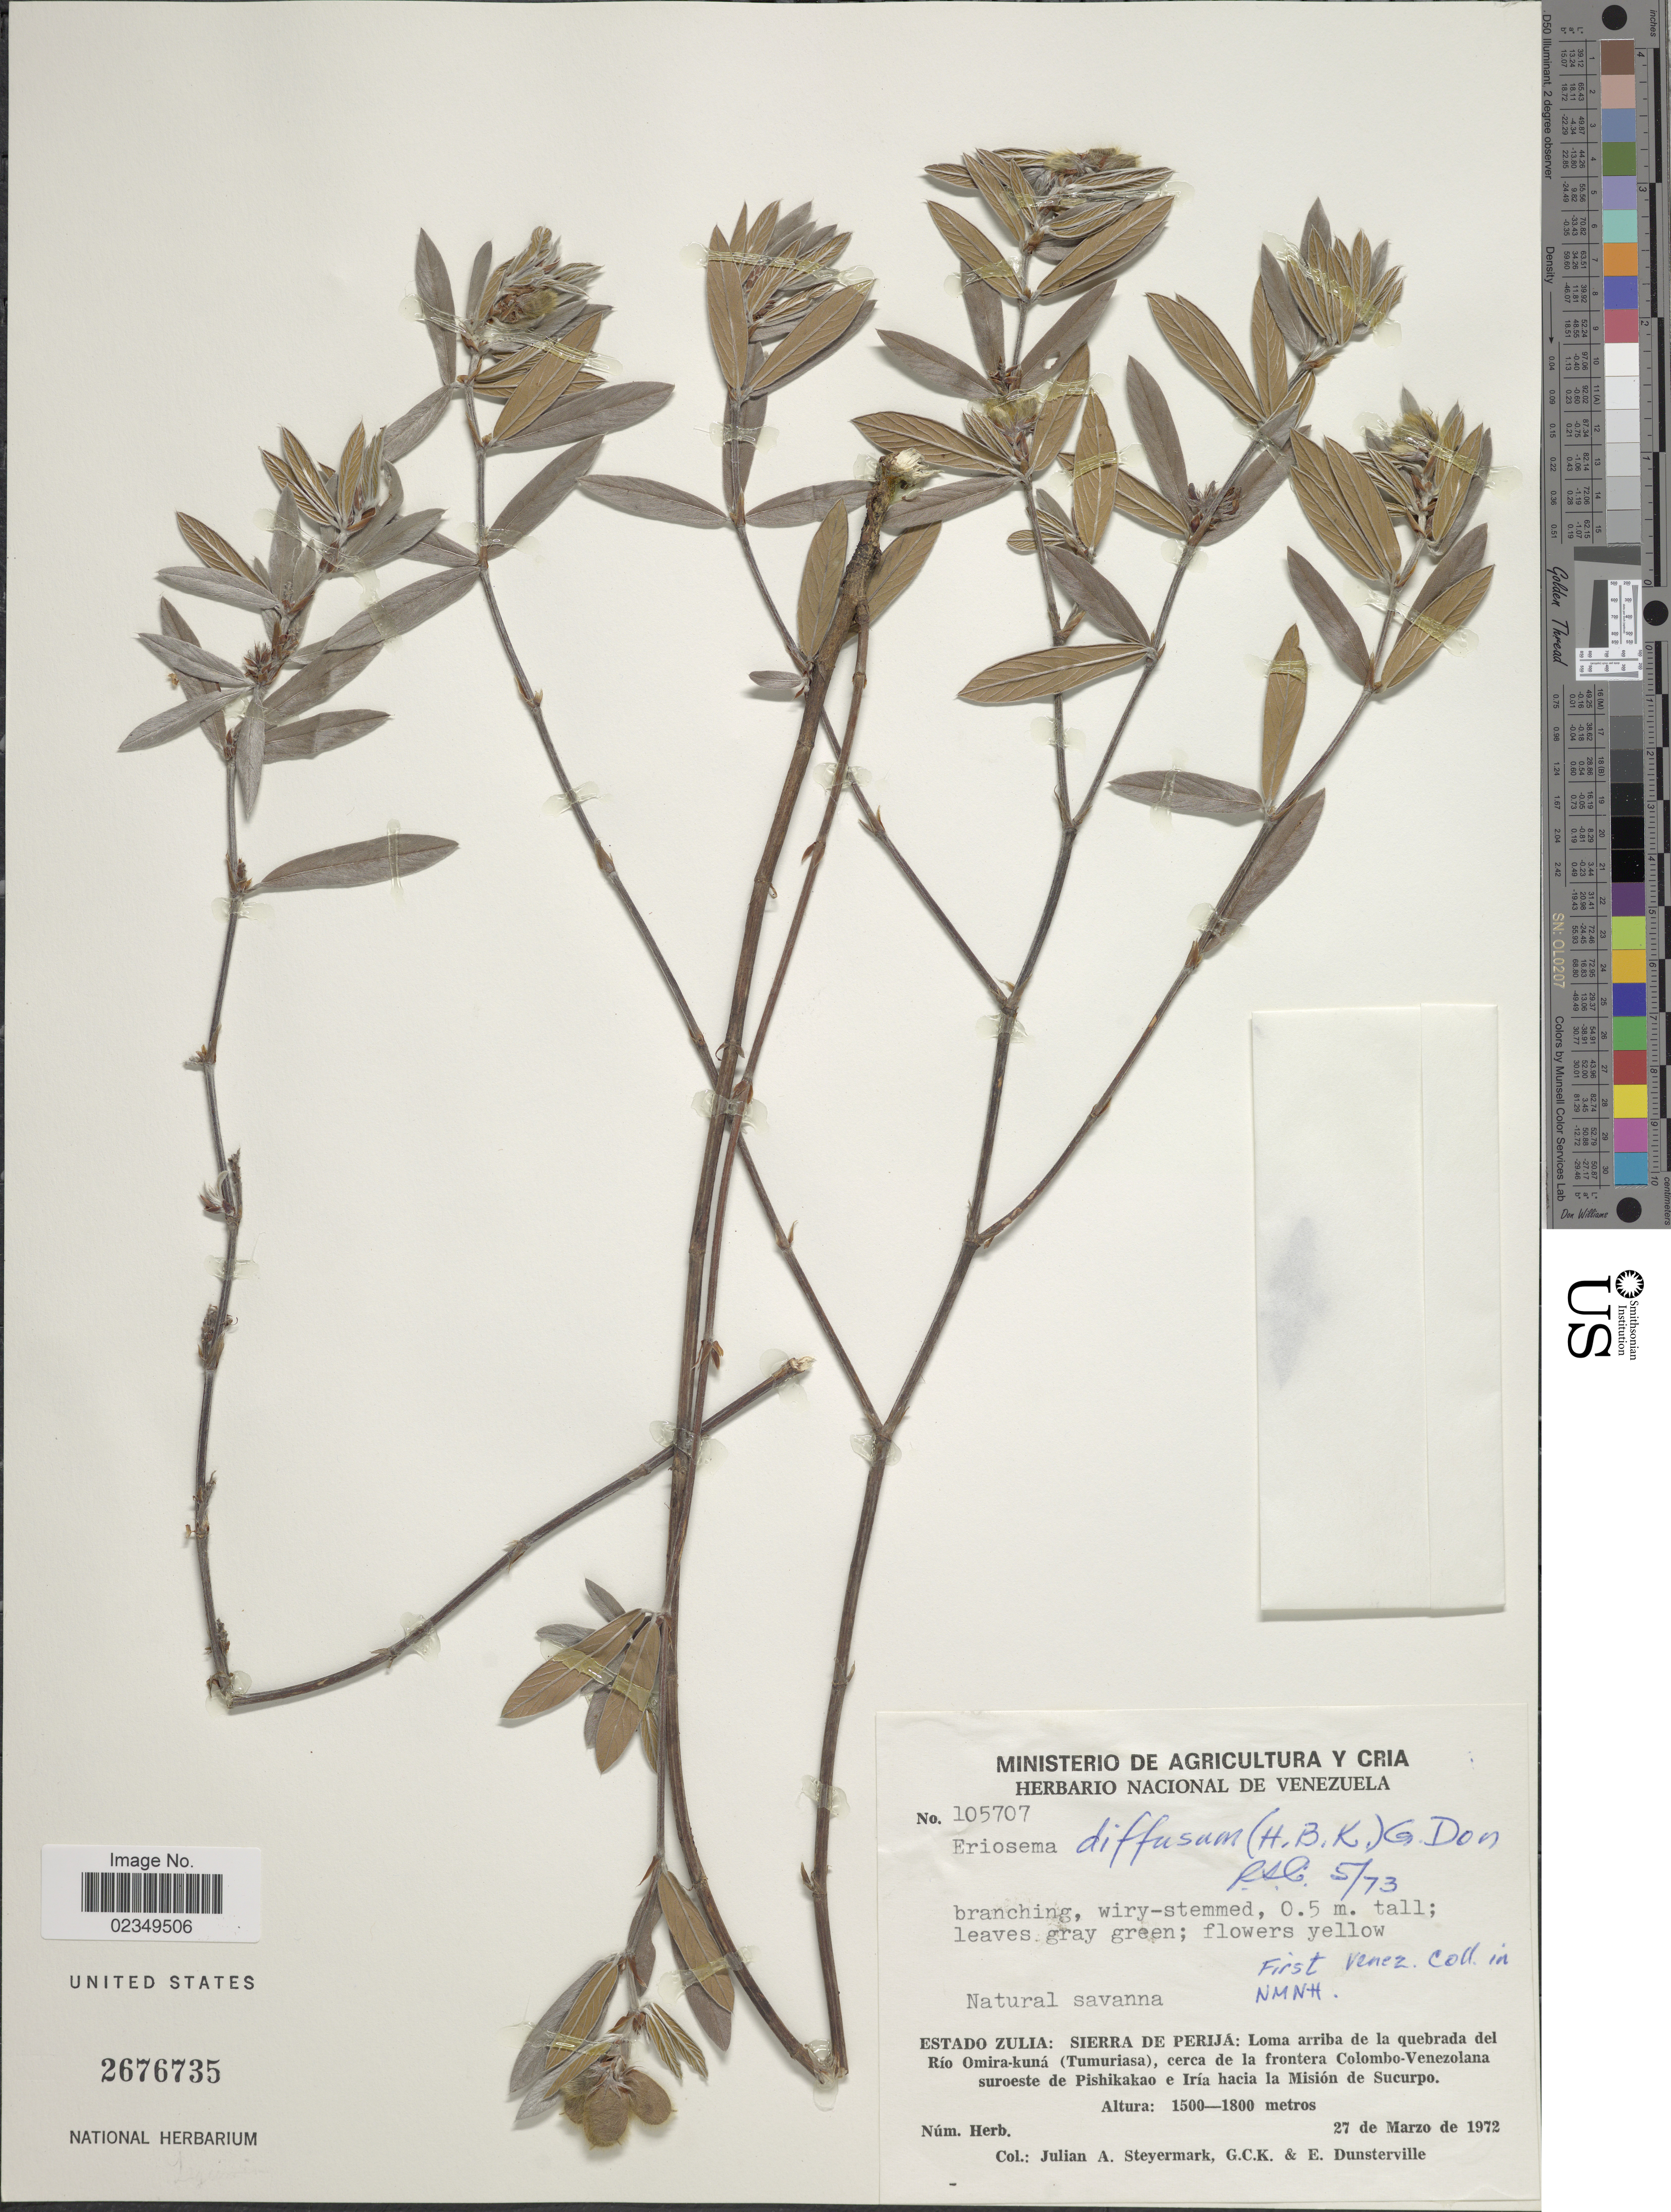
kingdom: Plantae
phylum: Tracheophyta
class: Magnoliopsida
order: Fabales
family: Fabaceae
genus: Eriosema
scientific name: Eriosema diffusum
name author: (Kunth) G. Don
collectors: J. Steyermark, G. C. K. Dunsterville & E. Dunsterville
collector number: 105707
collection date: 1972-03-27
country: Venezuela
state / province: Zulia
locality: Sierra de Perijá: Loma arriba de la quebrada del Río Omira-kuná (Tumuriasa), cerca de la frontera Colombo-Venezolana suroeste de Pishikako e Iría hacia la Misión de Sucurpo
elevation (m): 1500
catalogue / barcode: US 2676735